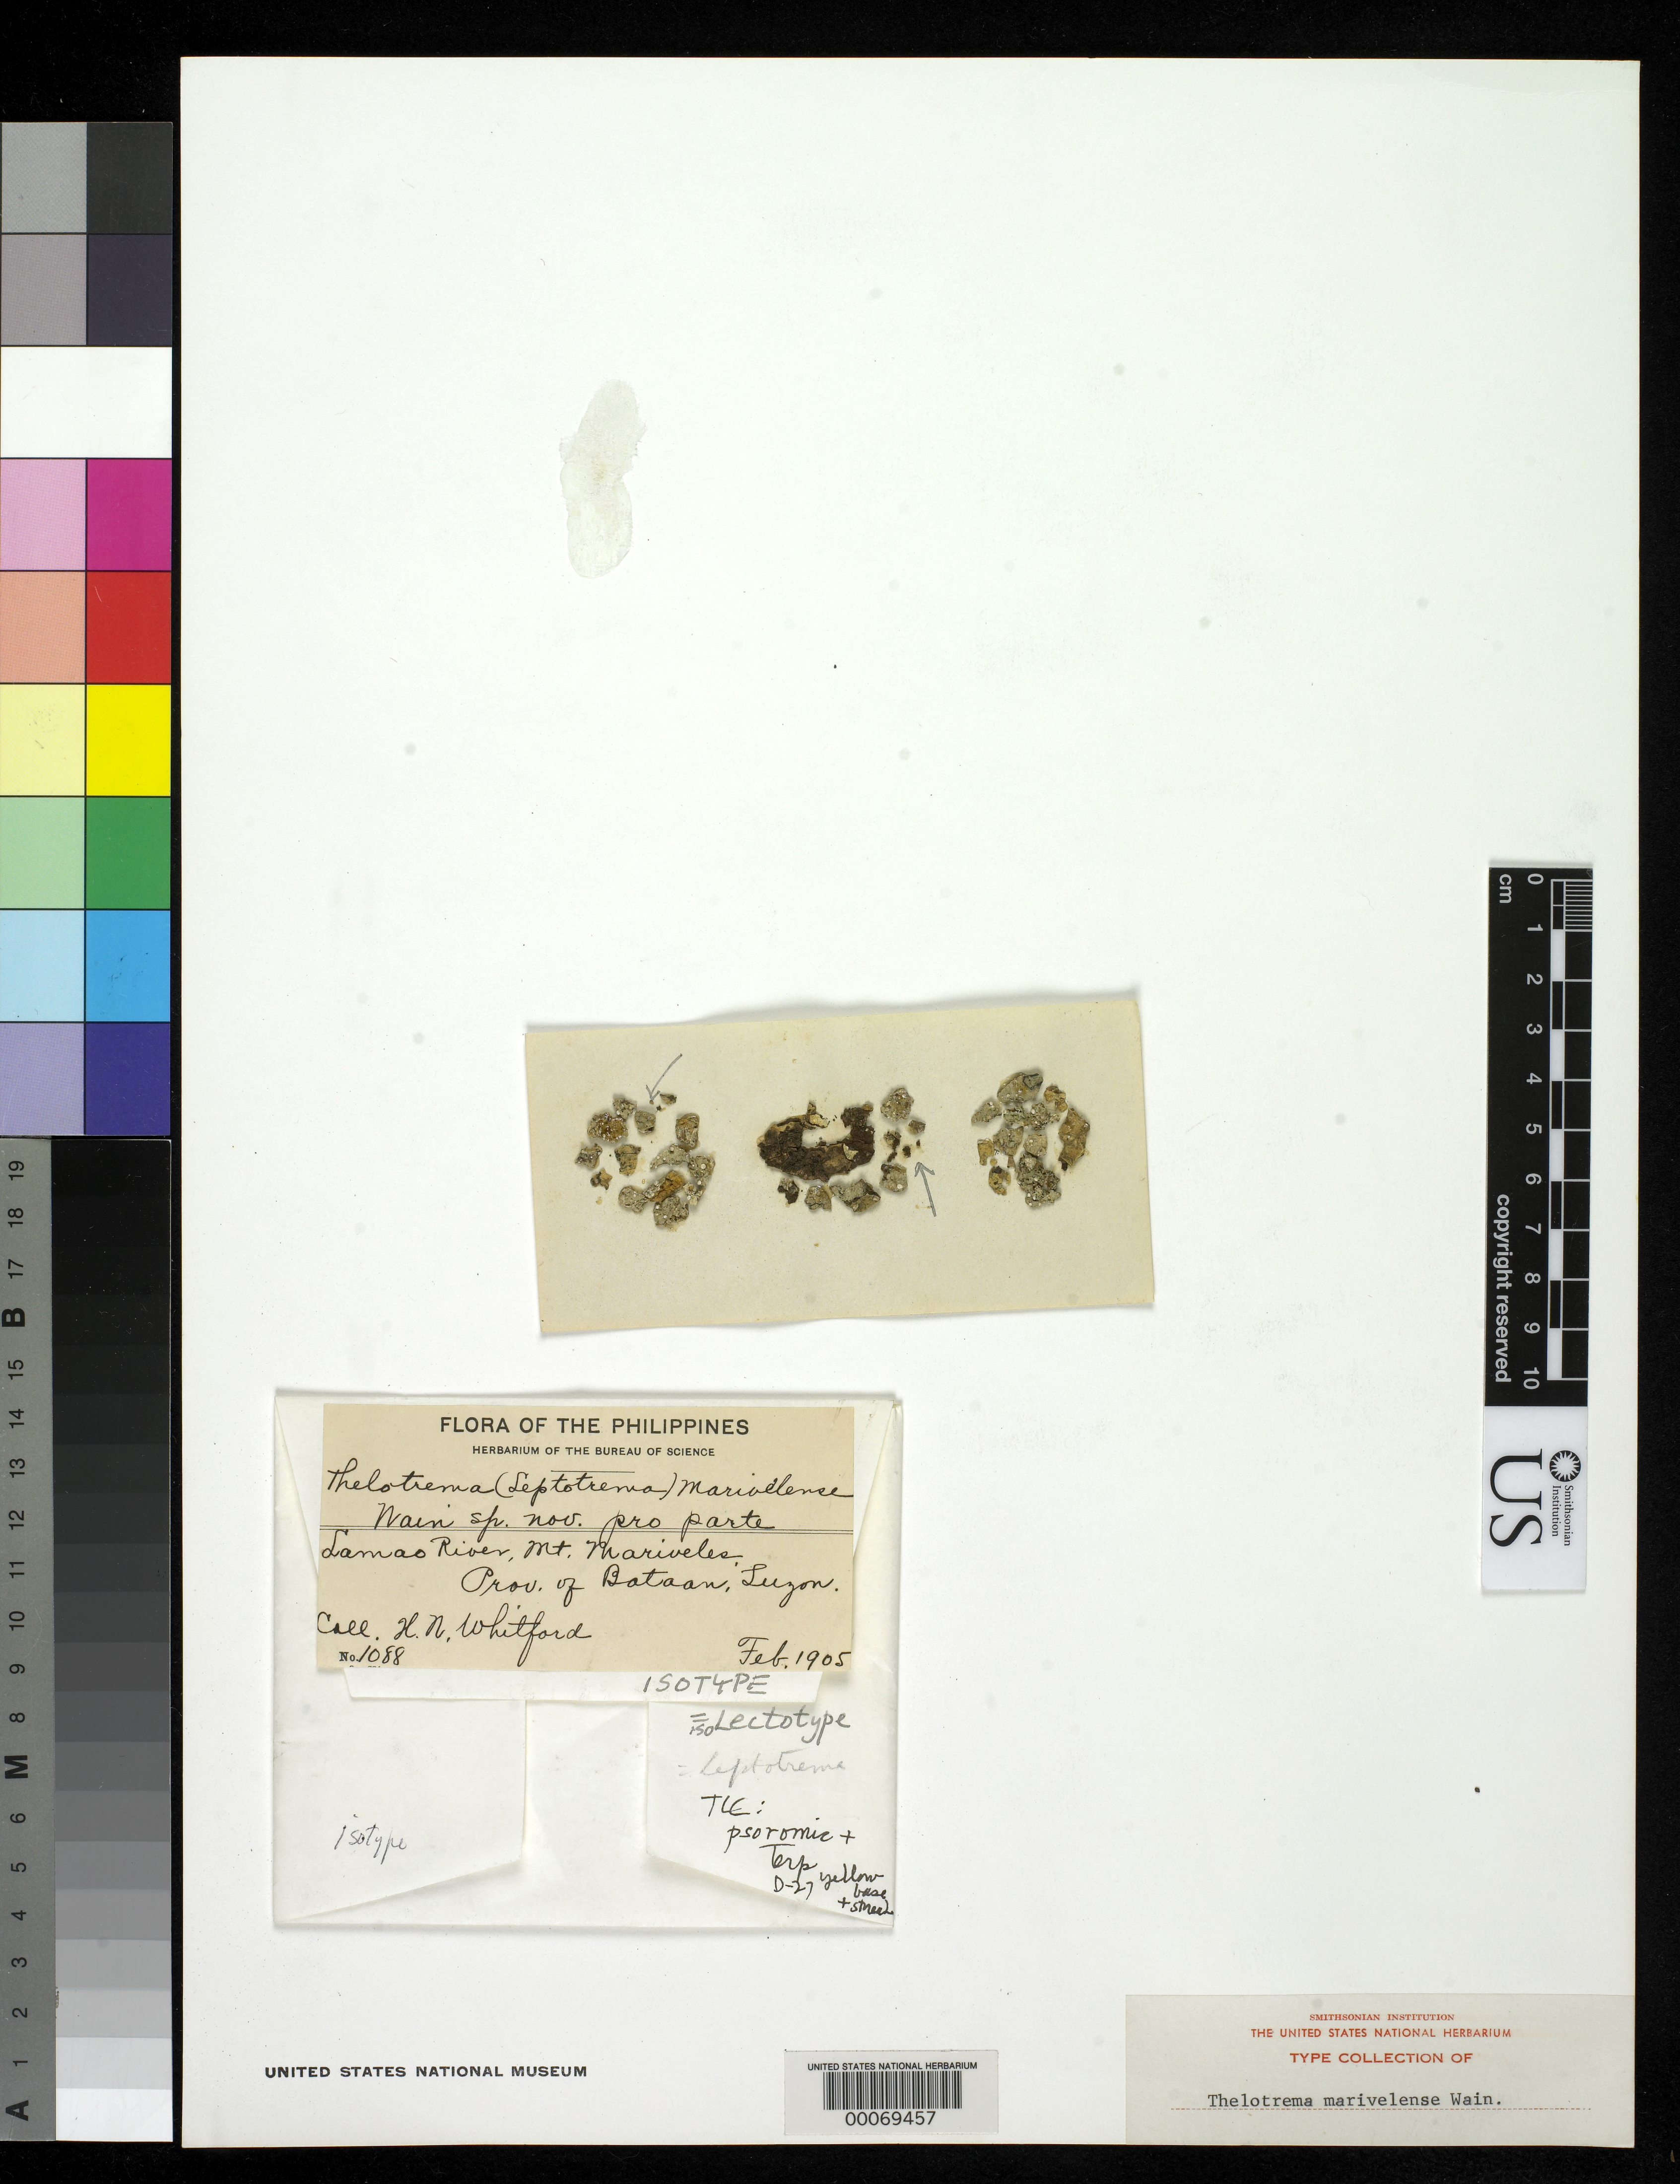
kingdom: Fungi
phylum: Ascomycota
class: Lecanoromycetes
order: Ostropales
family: Graphidaceae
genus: Thelotrema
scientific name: Thelotrema marivelense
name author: Vain.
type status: Isosyntype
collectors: H. N. Whitford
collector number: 1088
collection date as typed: Feb 1905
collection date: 1905-02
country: Philippines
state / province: Central Luzon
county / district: Bataan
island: Luzon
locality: Lamao River, Mt Mariveles, Province of Bataan, Luzon